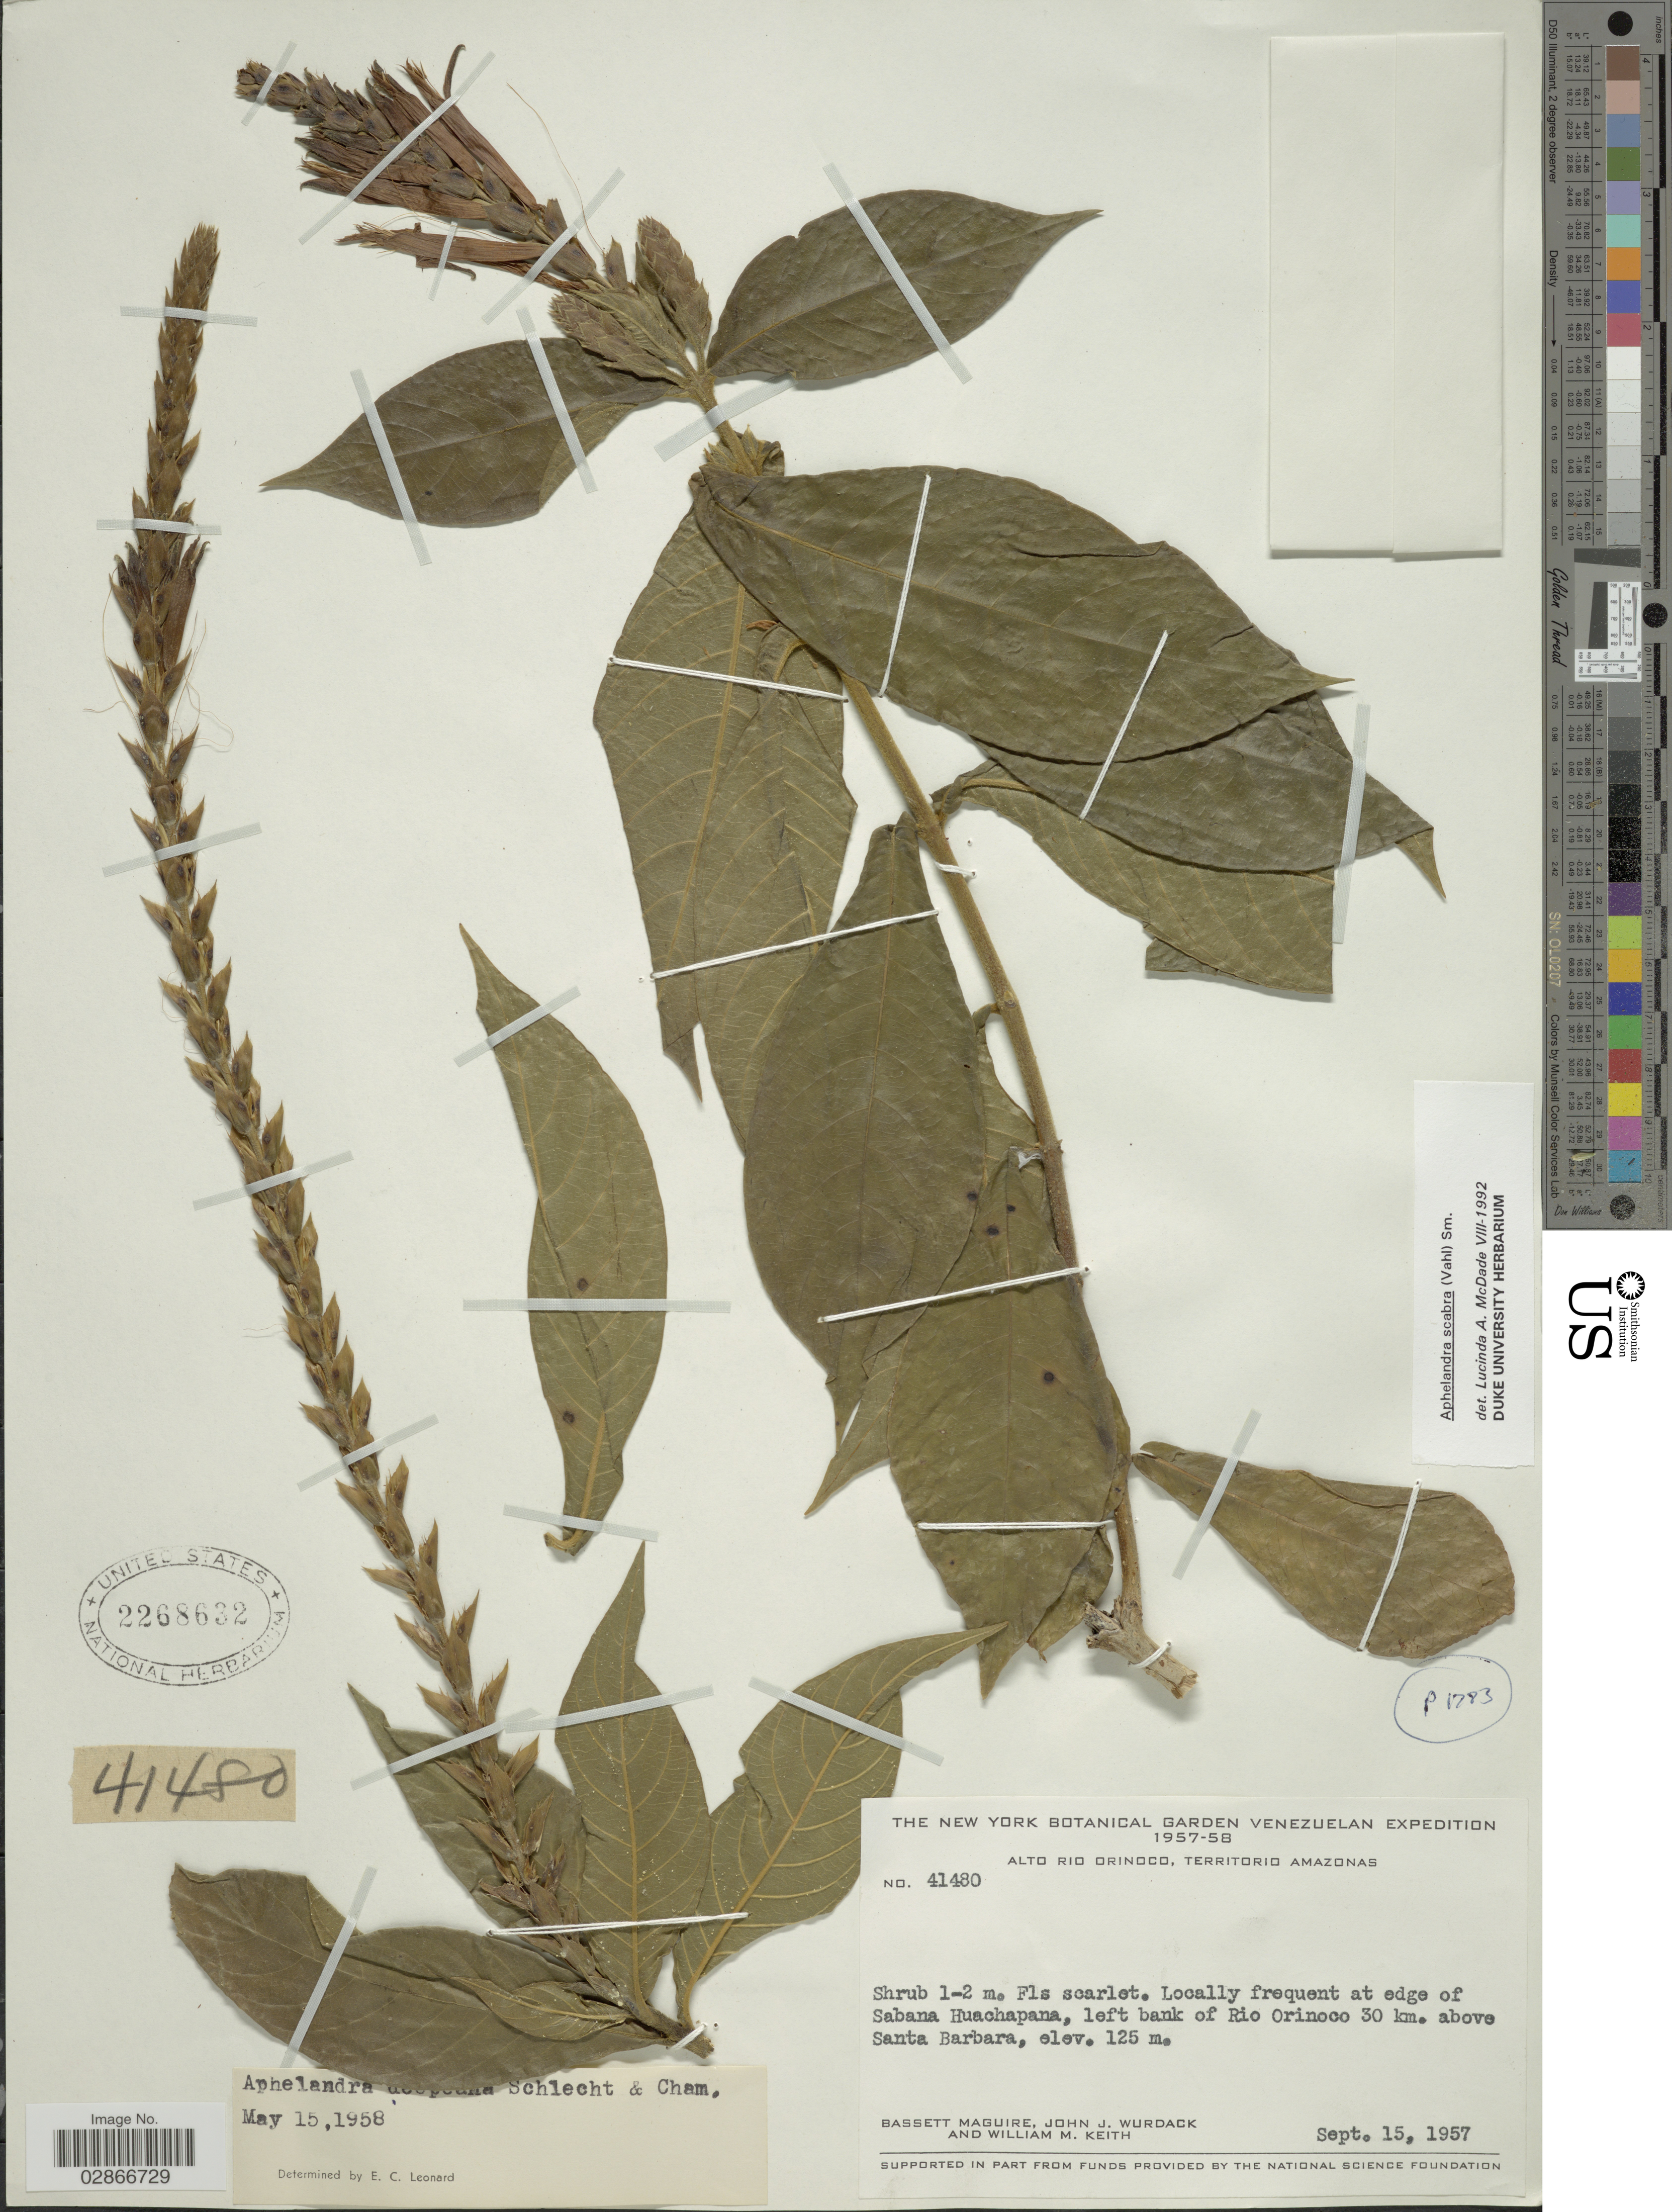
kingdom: Plantae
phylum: Tracheophyta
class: Magnoliopsida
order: Lamiales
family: Acanthaceae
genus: Aphelandra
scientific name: Aphelandra deppeana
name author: Schltdl. & Cham.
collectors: B. Maguire, J. J. Wurdack & W. Keith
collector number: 41480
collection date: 1957-09-15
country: Venezuela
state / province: Amazonas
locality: Alto Rio Orinoco. Edge of Sabana Huachapana, left bank of Rio Orinoco 30 km. above Santa Barbara.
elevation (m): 125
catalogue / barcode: US 2268632